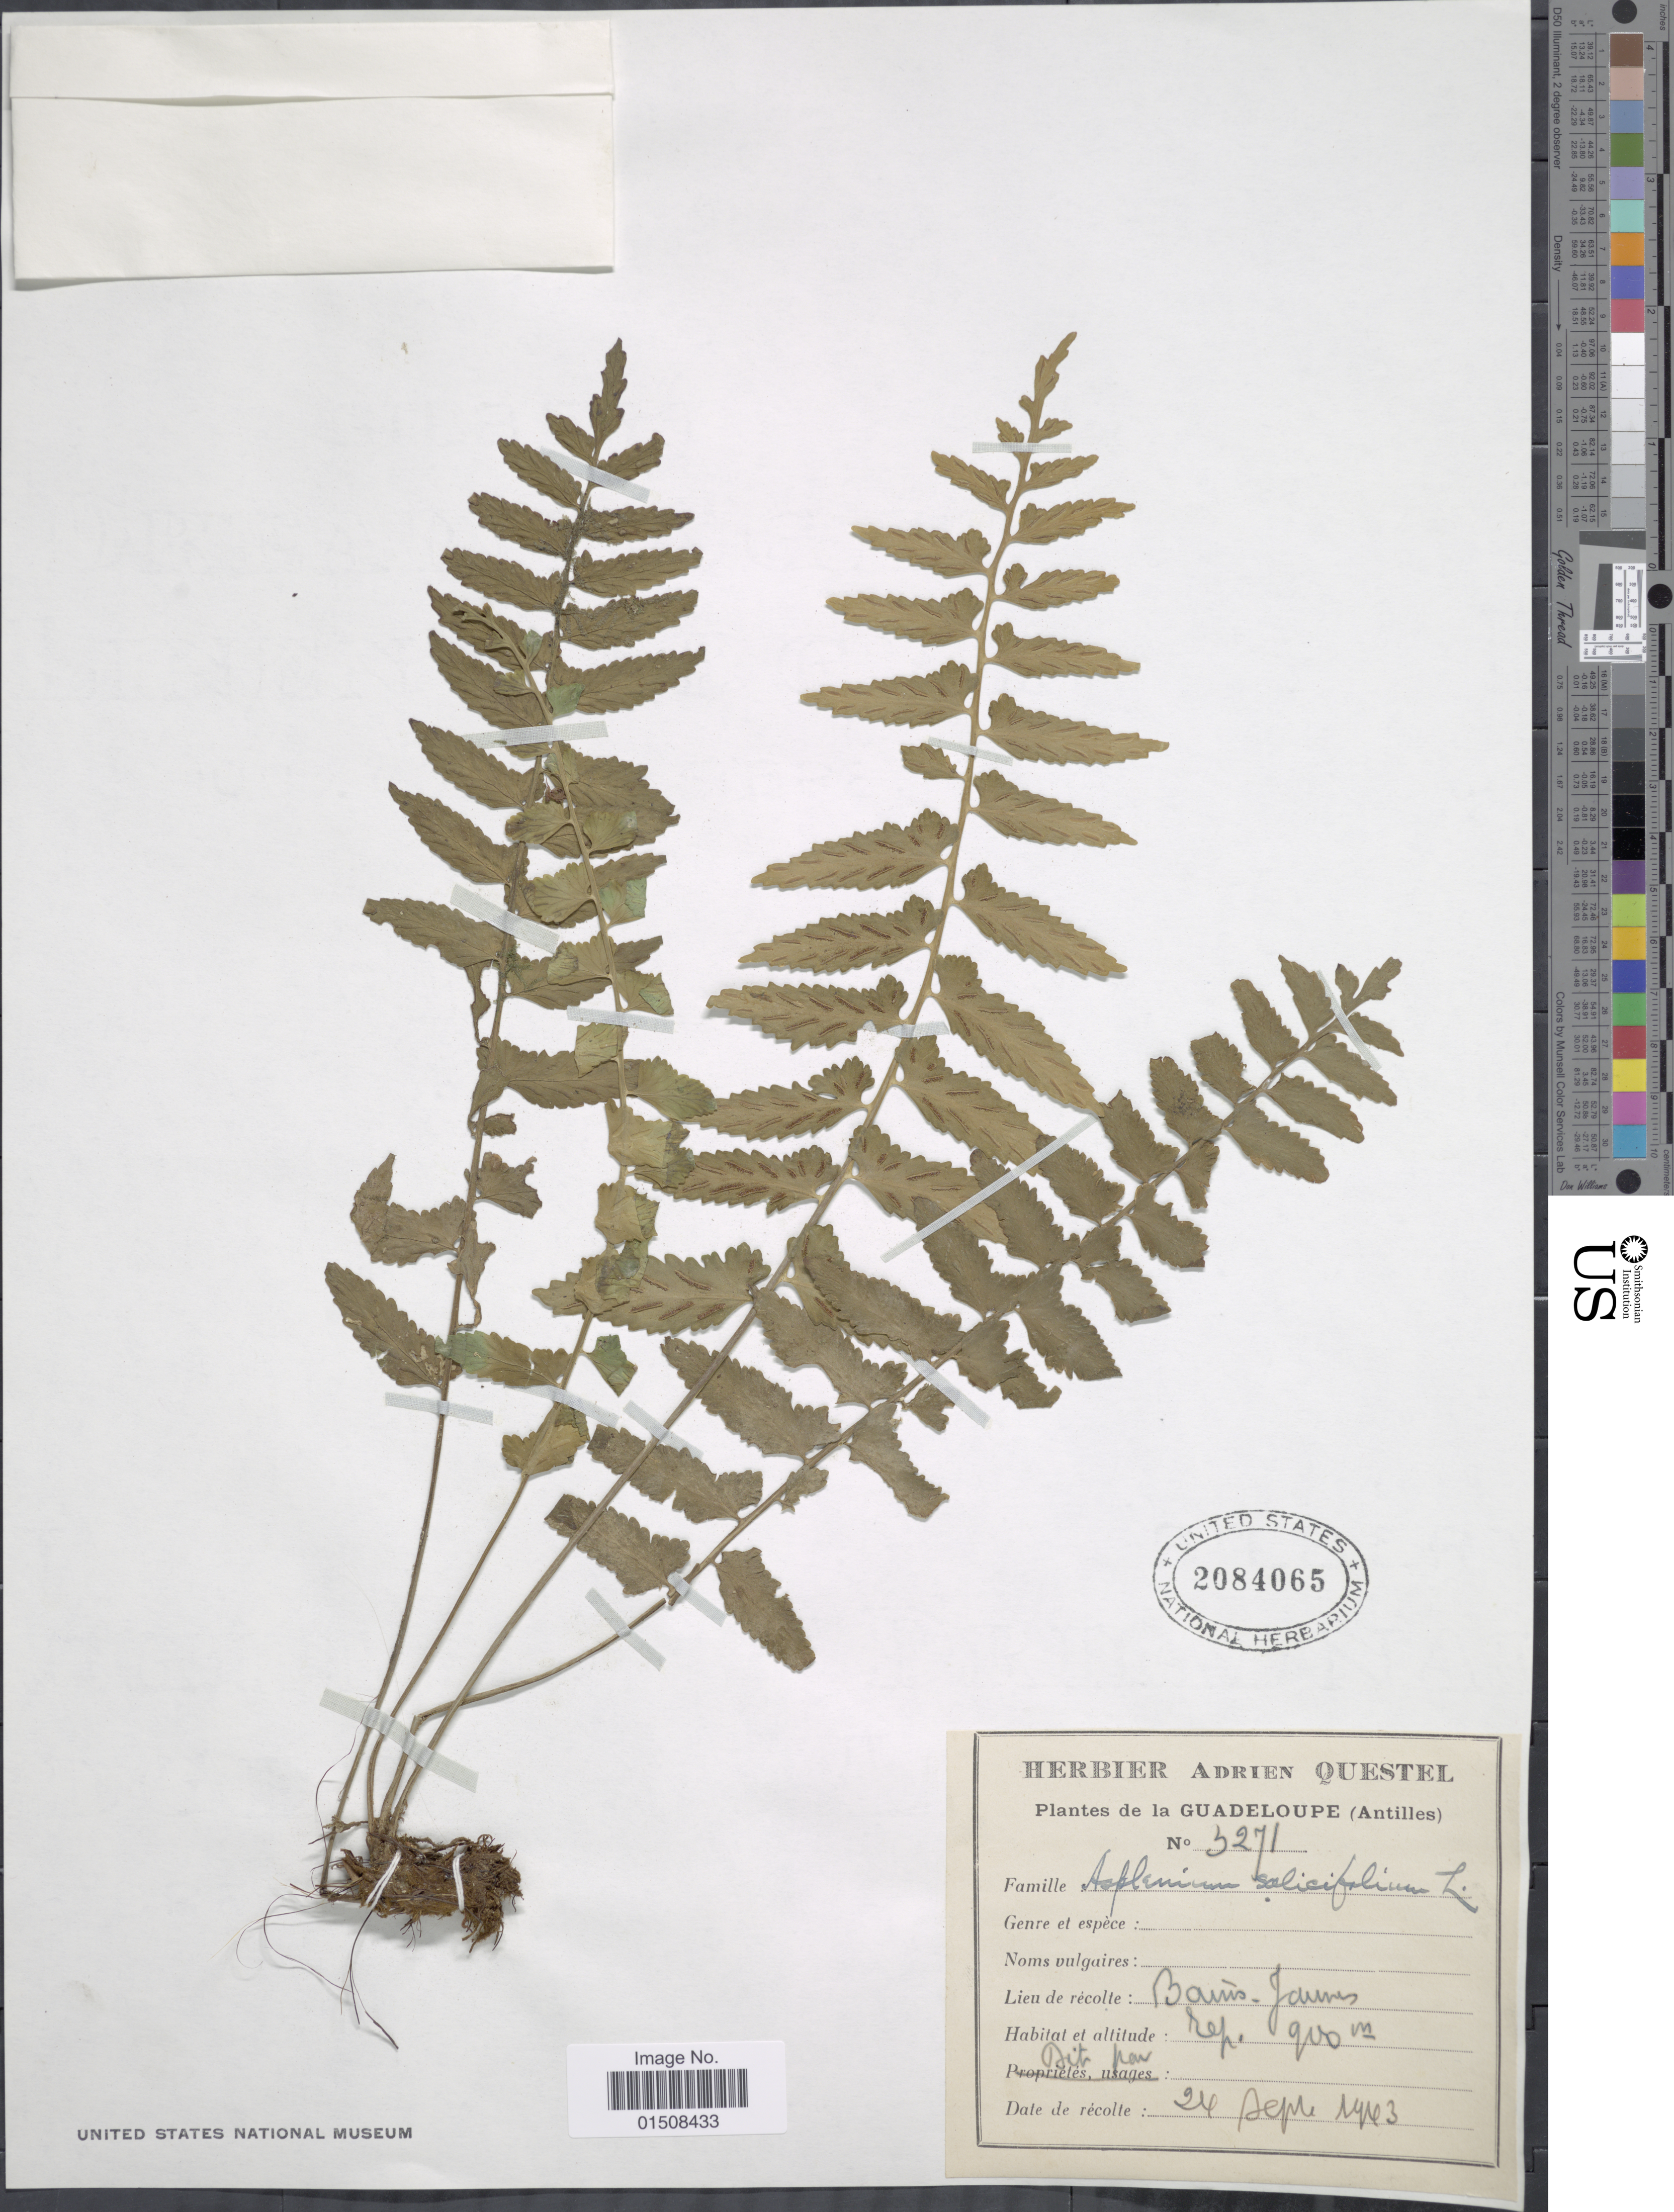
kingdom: Plantae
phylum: Tracheophyta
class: Polypodiopsida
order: Polypodiales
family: Aspleniaceae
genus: Asplenium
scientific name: Asplenium auriculatum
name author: Sw.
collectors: B. James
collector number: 3271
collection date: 1943-09-24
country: Guadeloupe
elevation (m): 900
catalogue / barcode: US 2084065